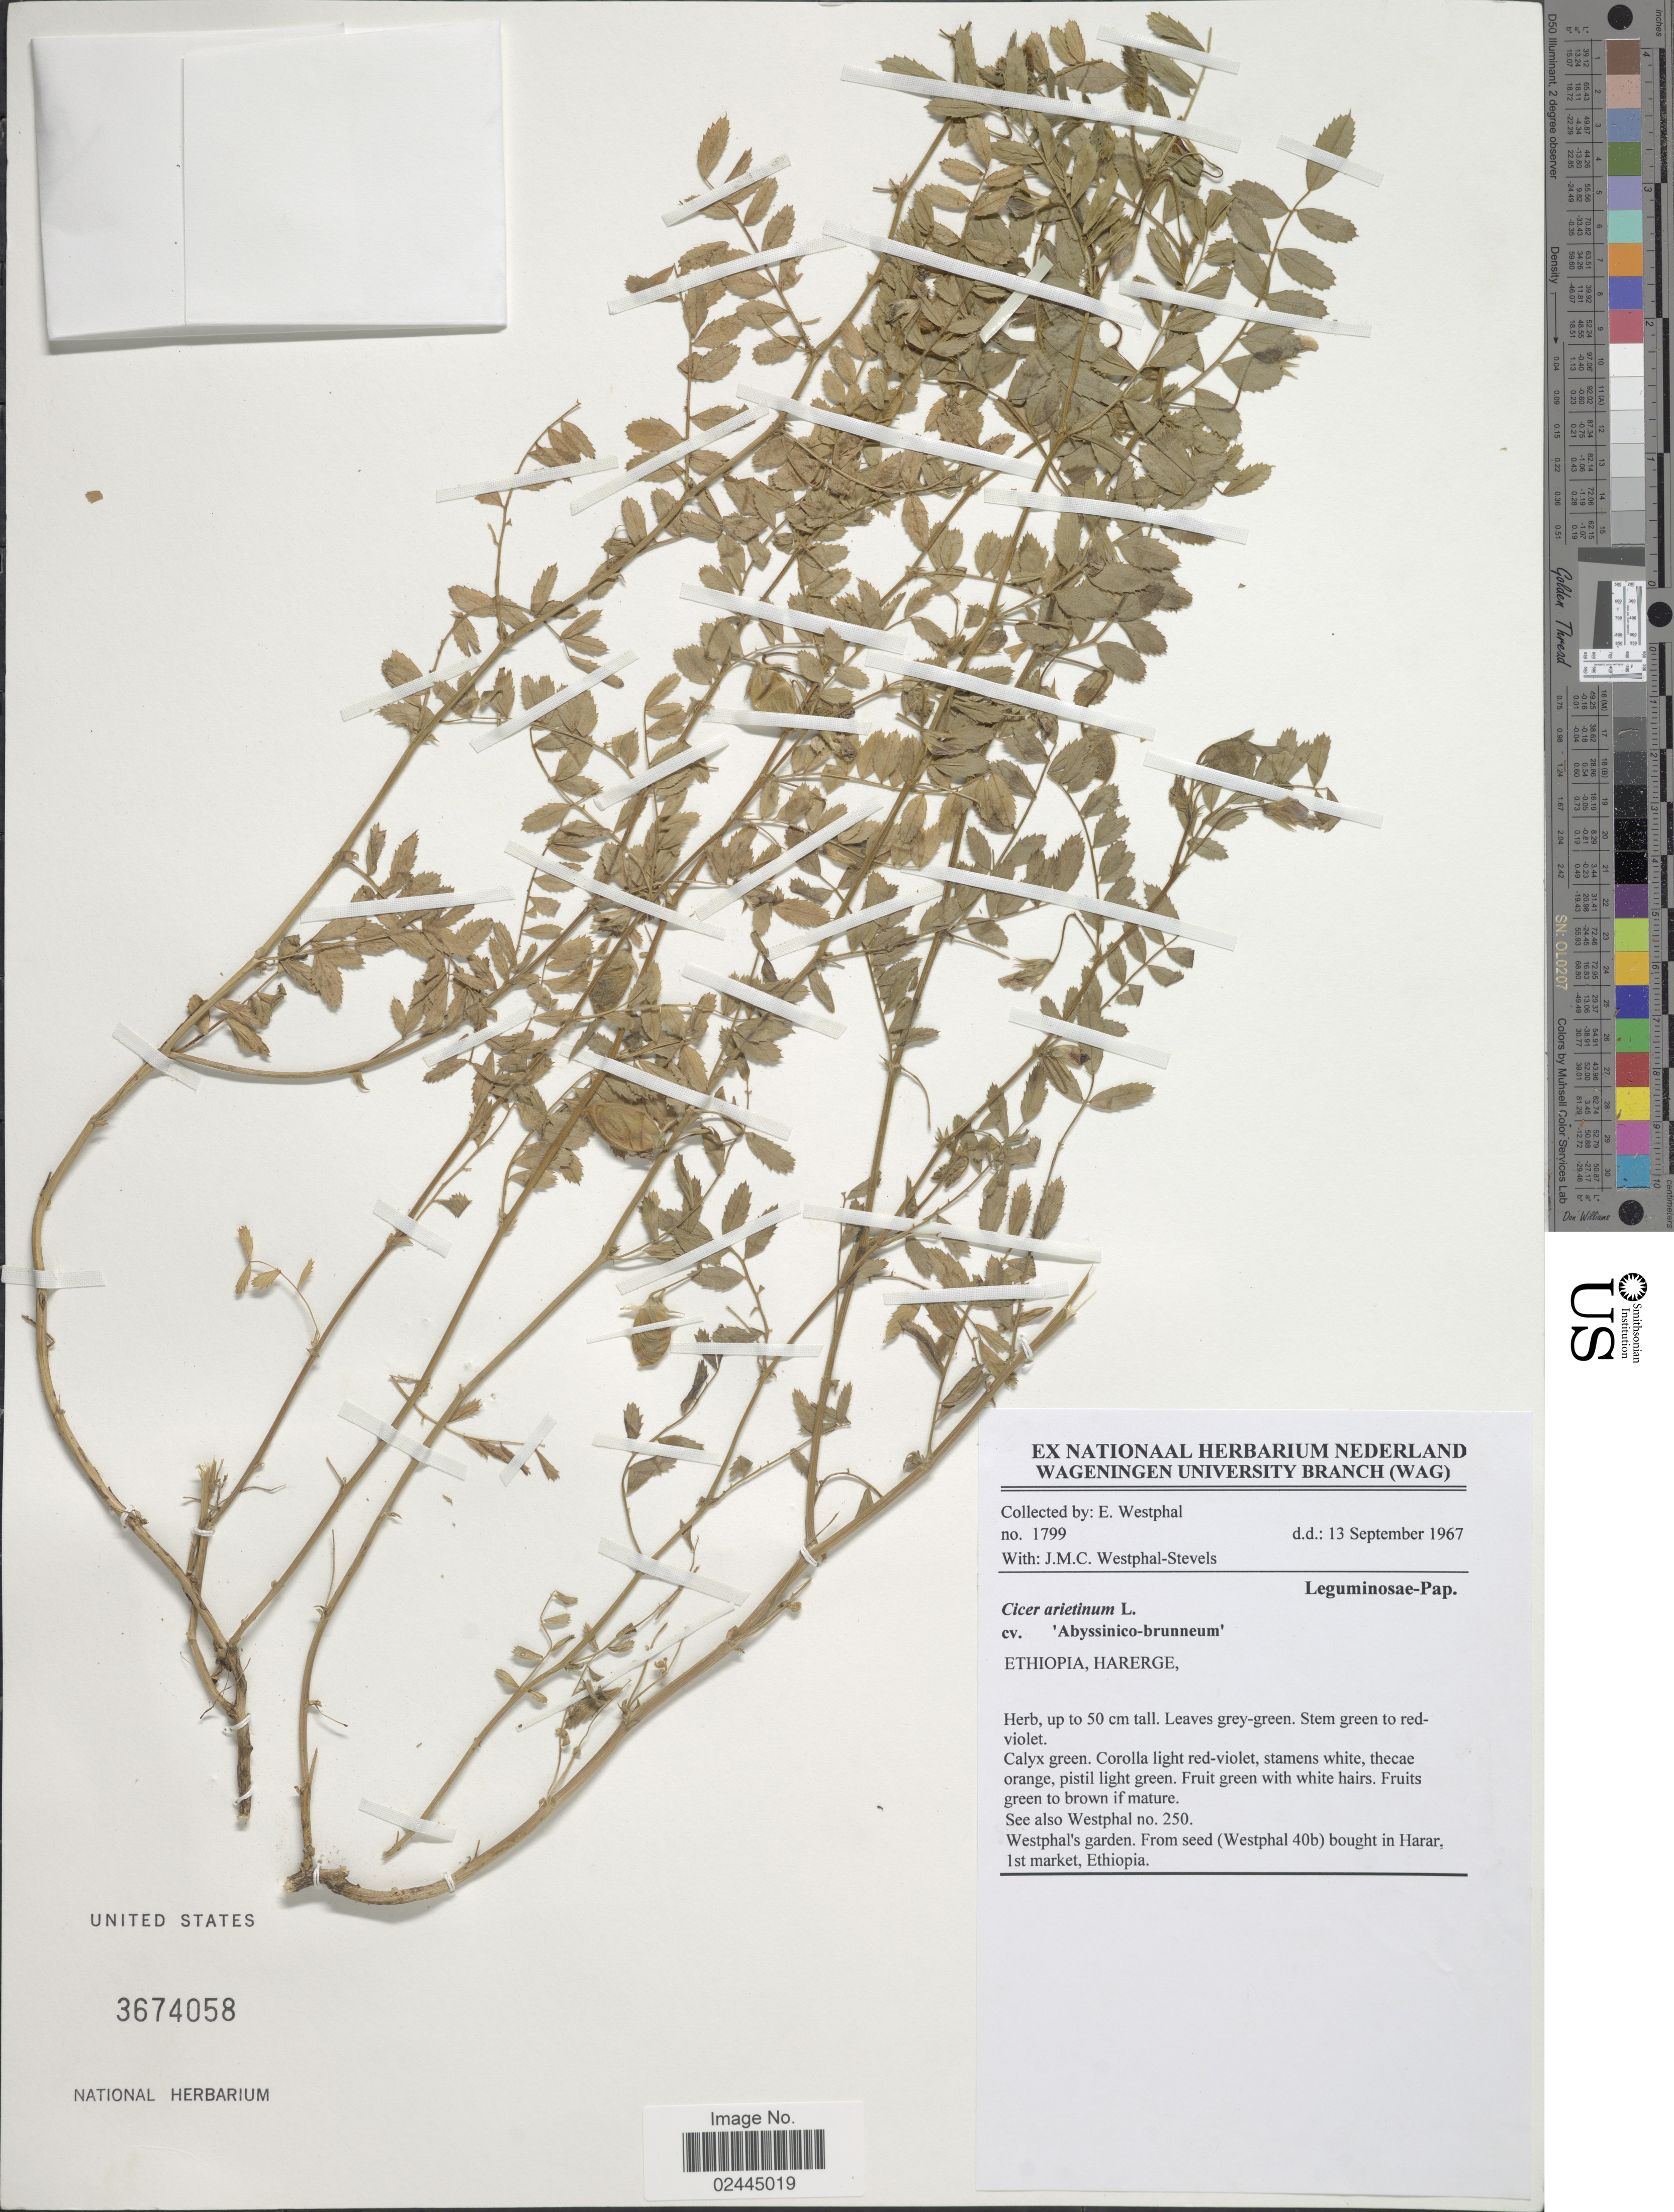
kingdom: Plantae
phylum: Tracheophyta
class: Magnoliopsida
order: Fabales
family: Fabaceae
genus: Cicer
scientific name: Cicer arietinum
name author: L.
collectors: E. Westphal & J. Westphal-Stevels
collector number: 1799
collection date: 1967-09-13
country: Ethiopia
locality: Harerge. Westphal's garden. From seed (Westphal 40b) bought in Harar 1st market, Ethiopia.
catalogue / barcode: US 3674058